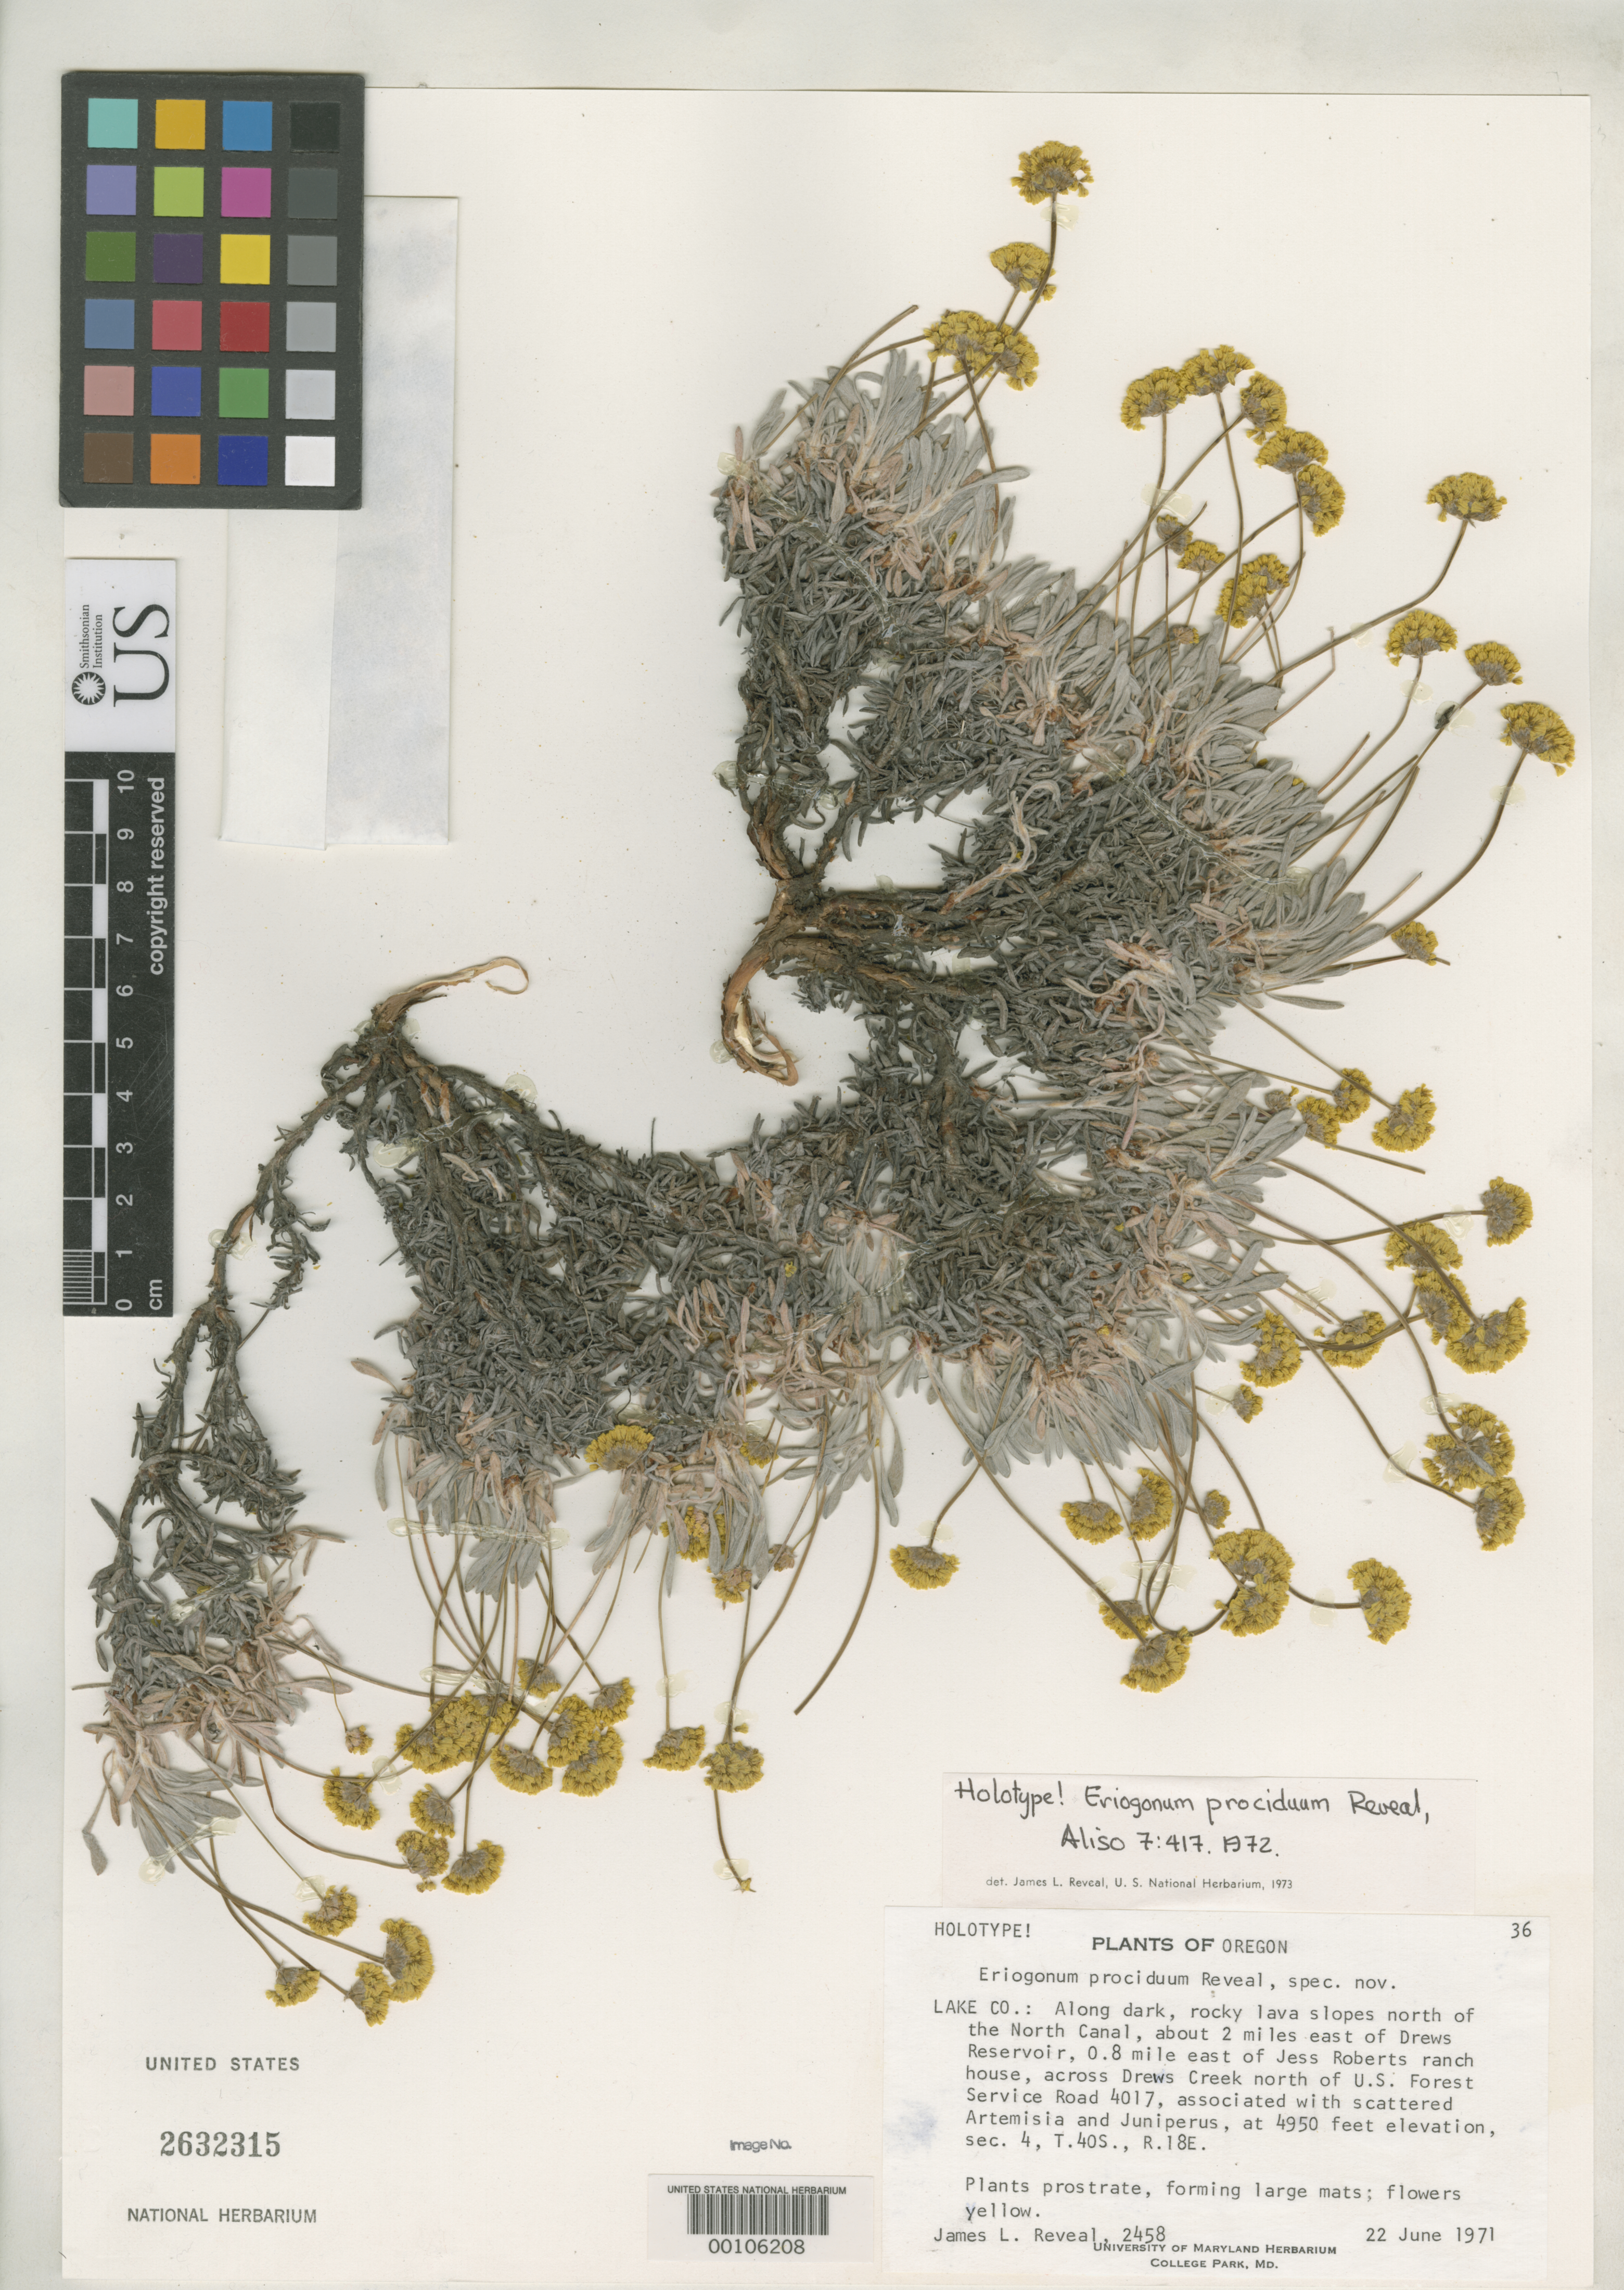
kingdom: Plantae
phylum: Tracheophyta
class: Magnoliopsida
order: Caryophyllales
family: Polygonaceae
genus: Eriogonum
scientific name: Eriogonum prociduum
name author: Reveal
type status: Holotype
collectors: J. L. Reveal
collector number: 2458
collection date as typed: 22 Jun 1971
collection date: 1971-06-22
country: United States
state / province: Oregon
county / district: Lake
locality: North of North Canal, Jess Roberts Ranch House across Drews Creek.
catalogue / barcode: US 2632315